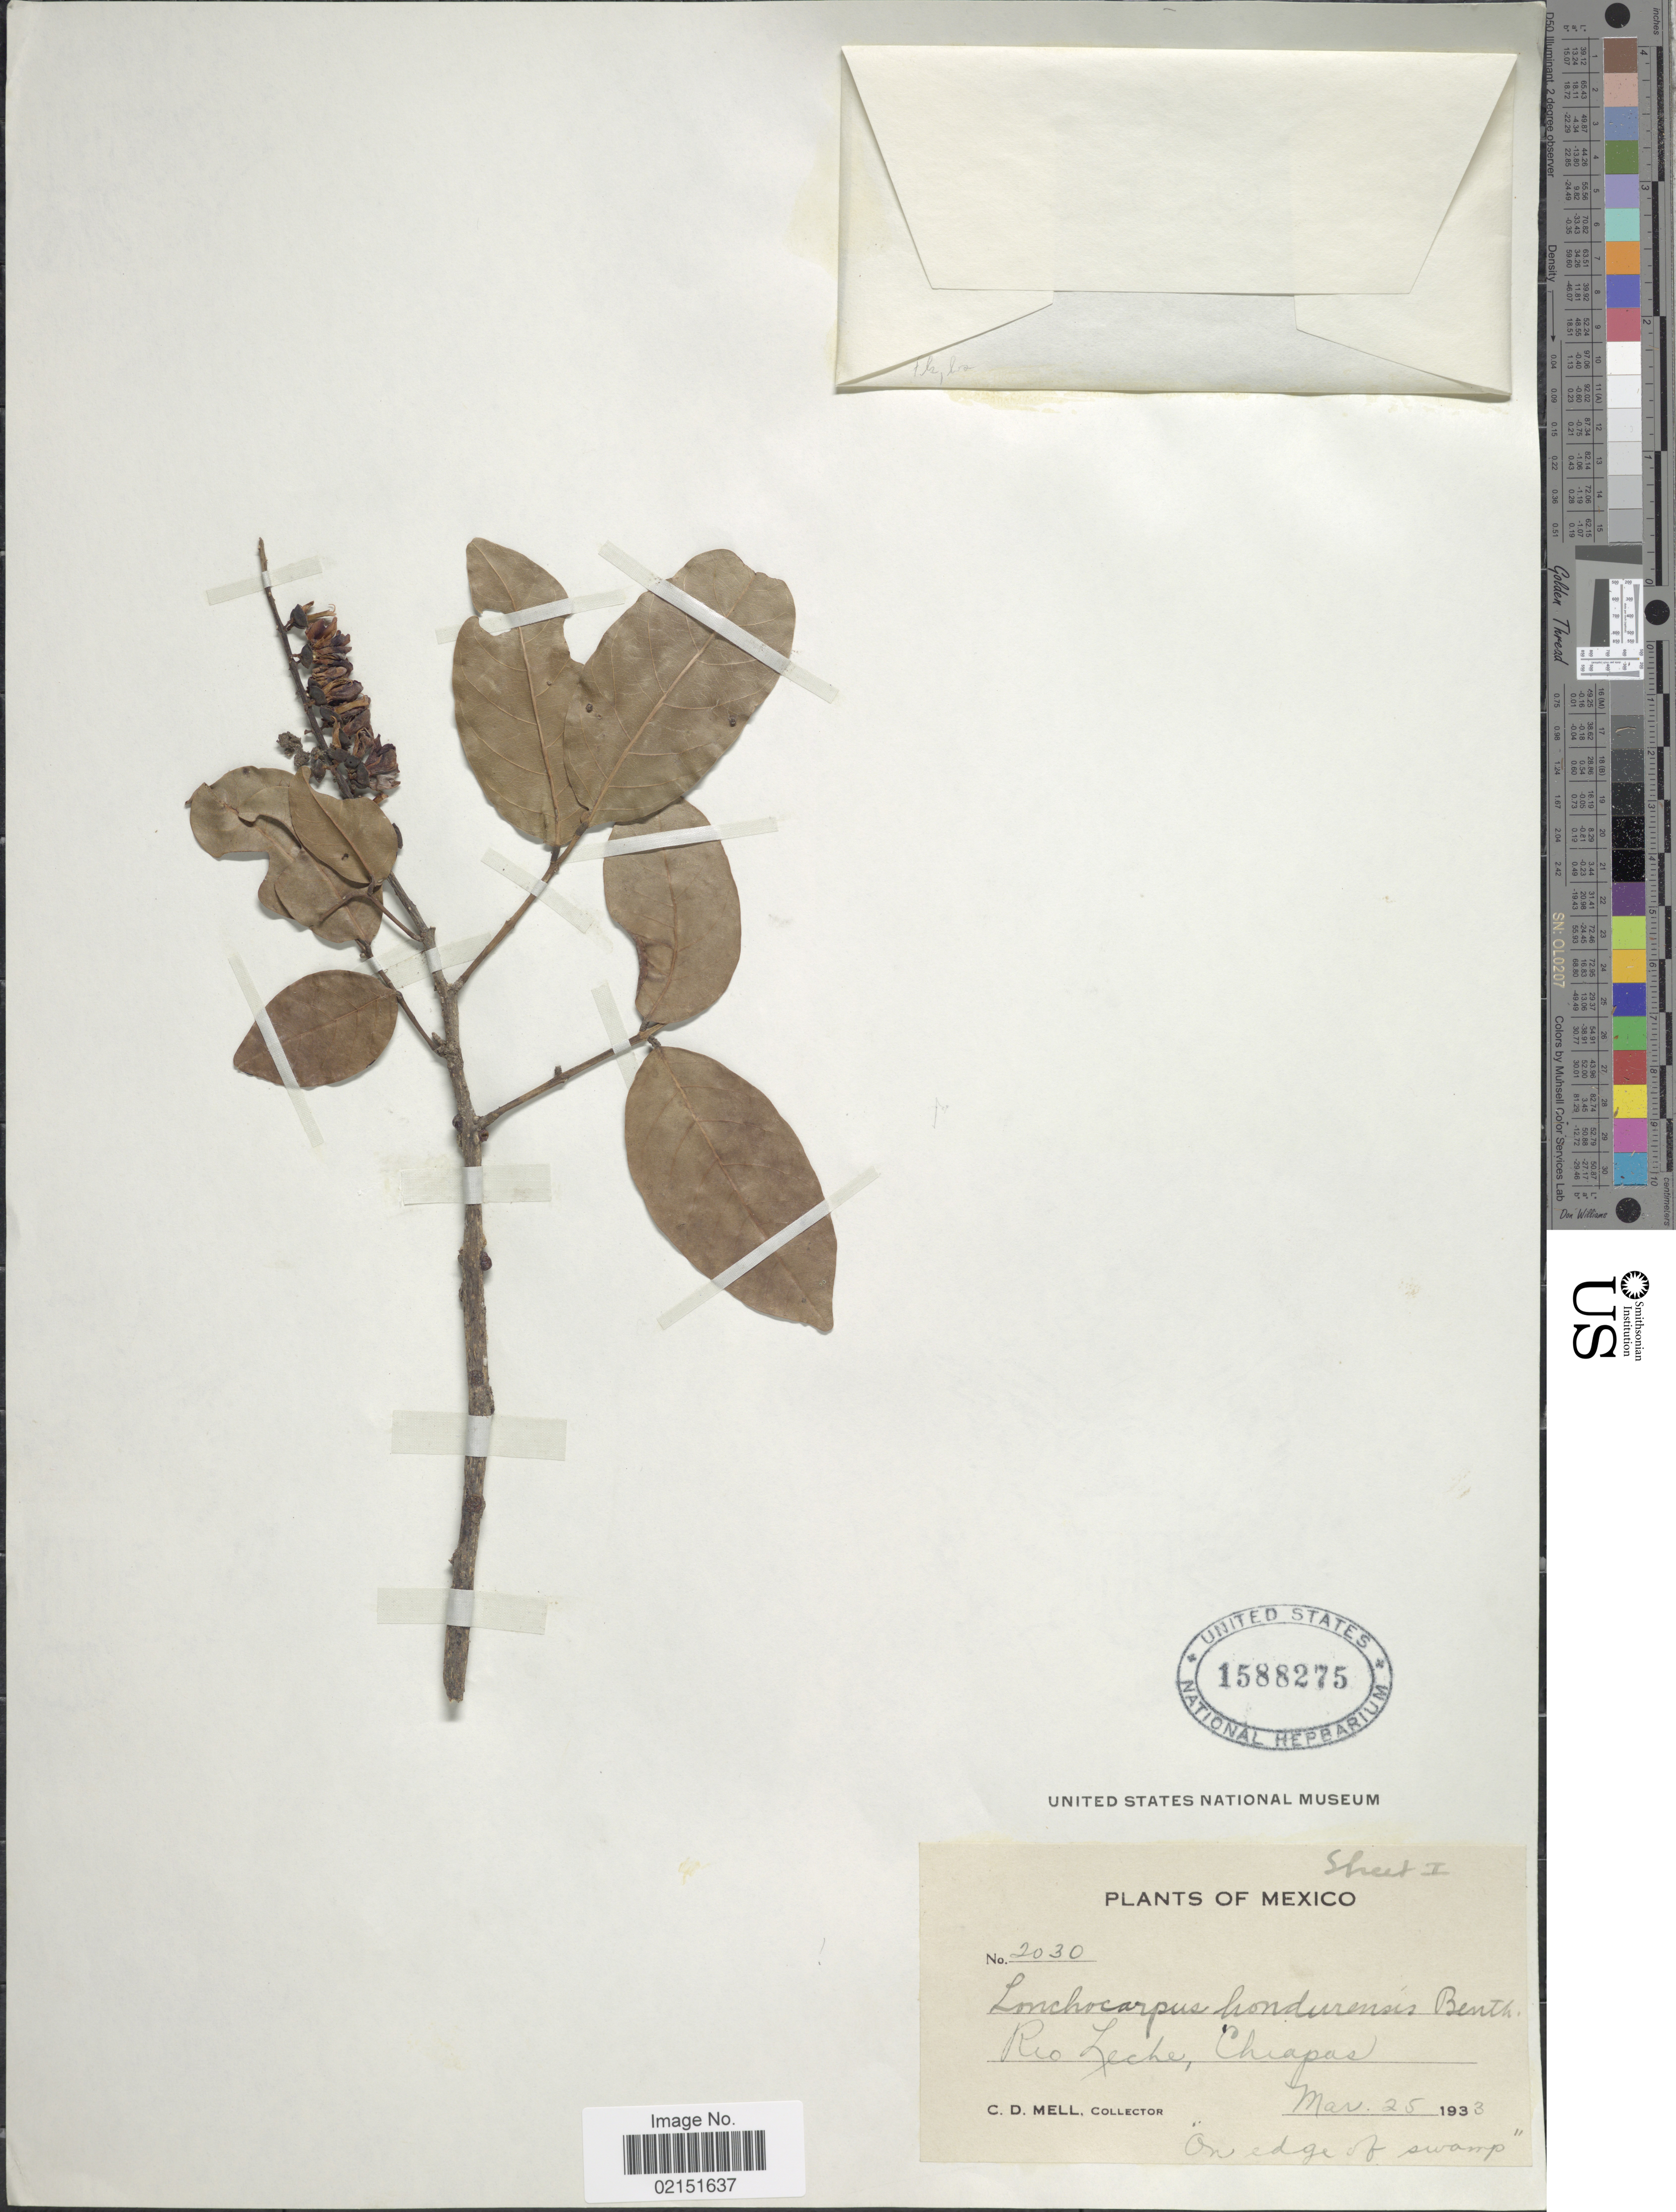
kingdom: Plantae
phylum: Tracheophyta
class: Magnoliopsida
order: Fabales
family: Fabaceae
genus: Lonchocarpus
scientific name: Lonchocarpus hondurensis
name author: Benth.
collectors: C. D. Mell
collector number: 2030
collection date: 1933-03-25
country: Mexico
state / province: Chiapas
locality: Rio Zeche, Chiapas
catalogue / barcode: US 1588275